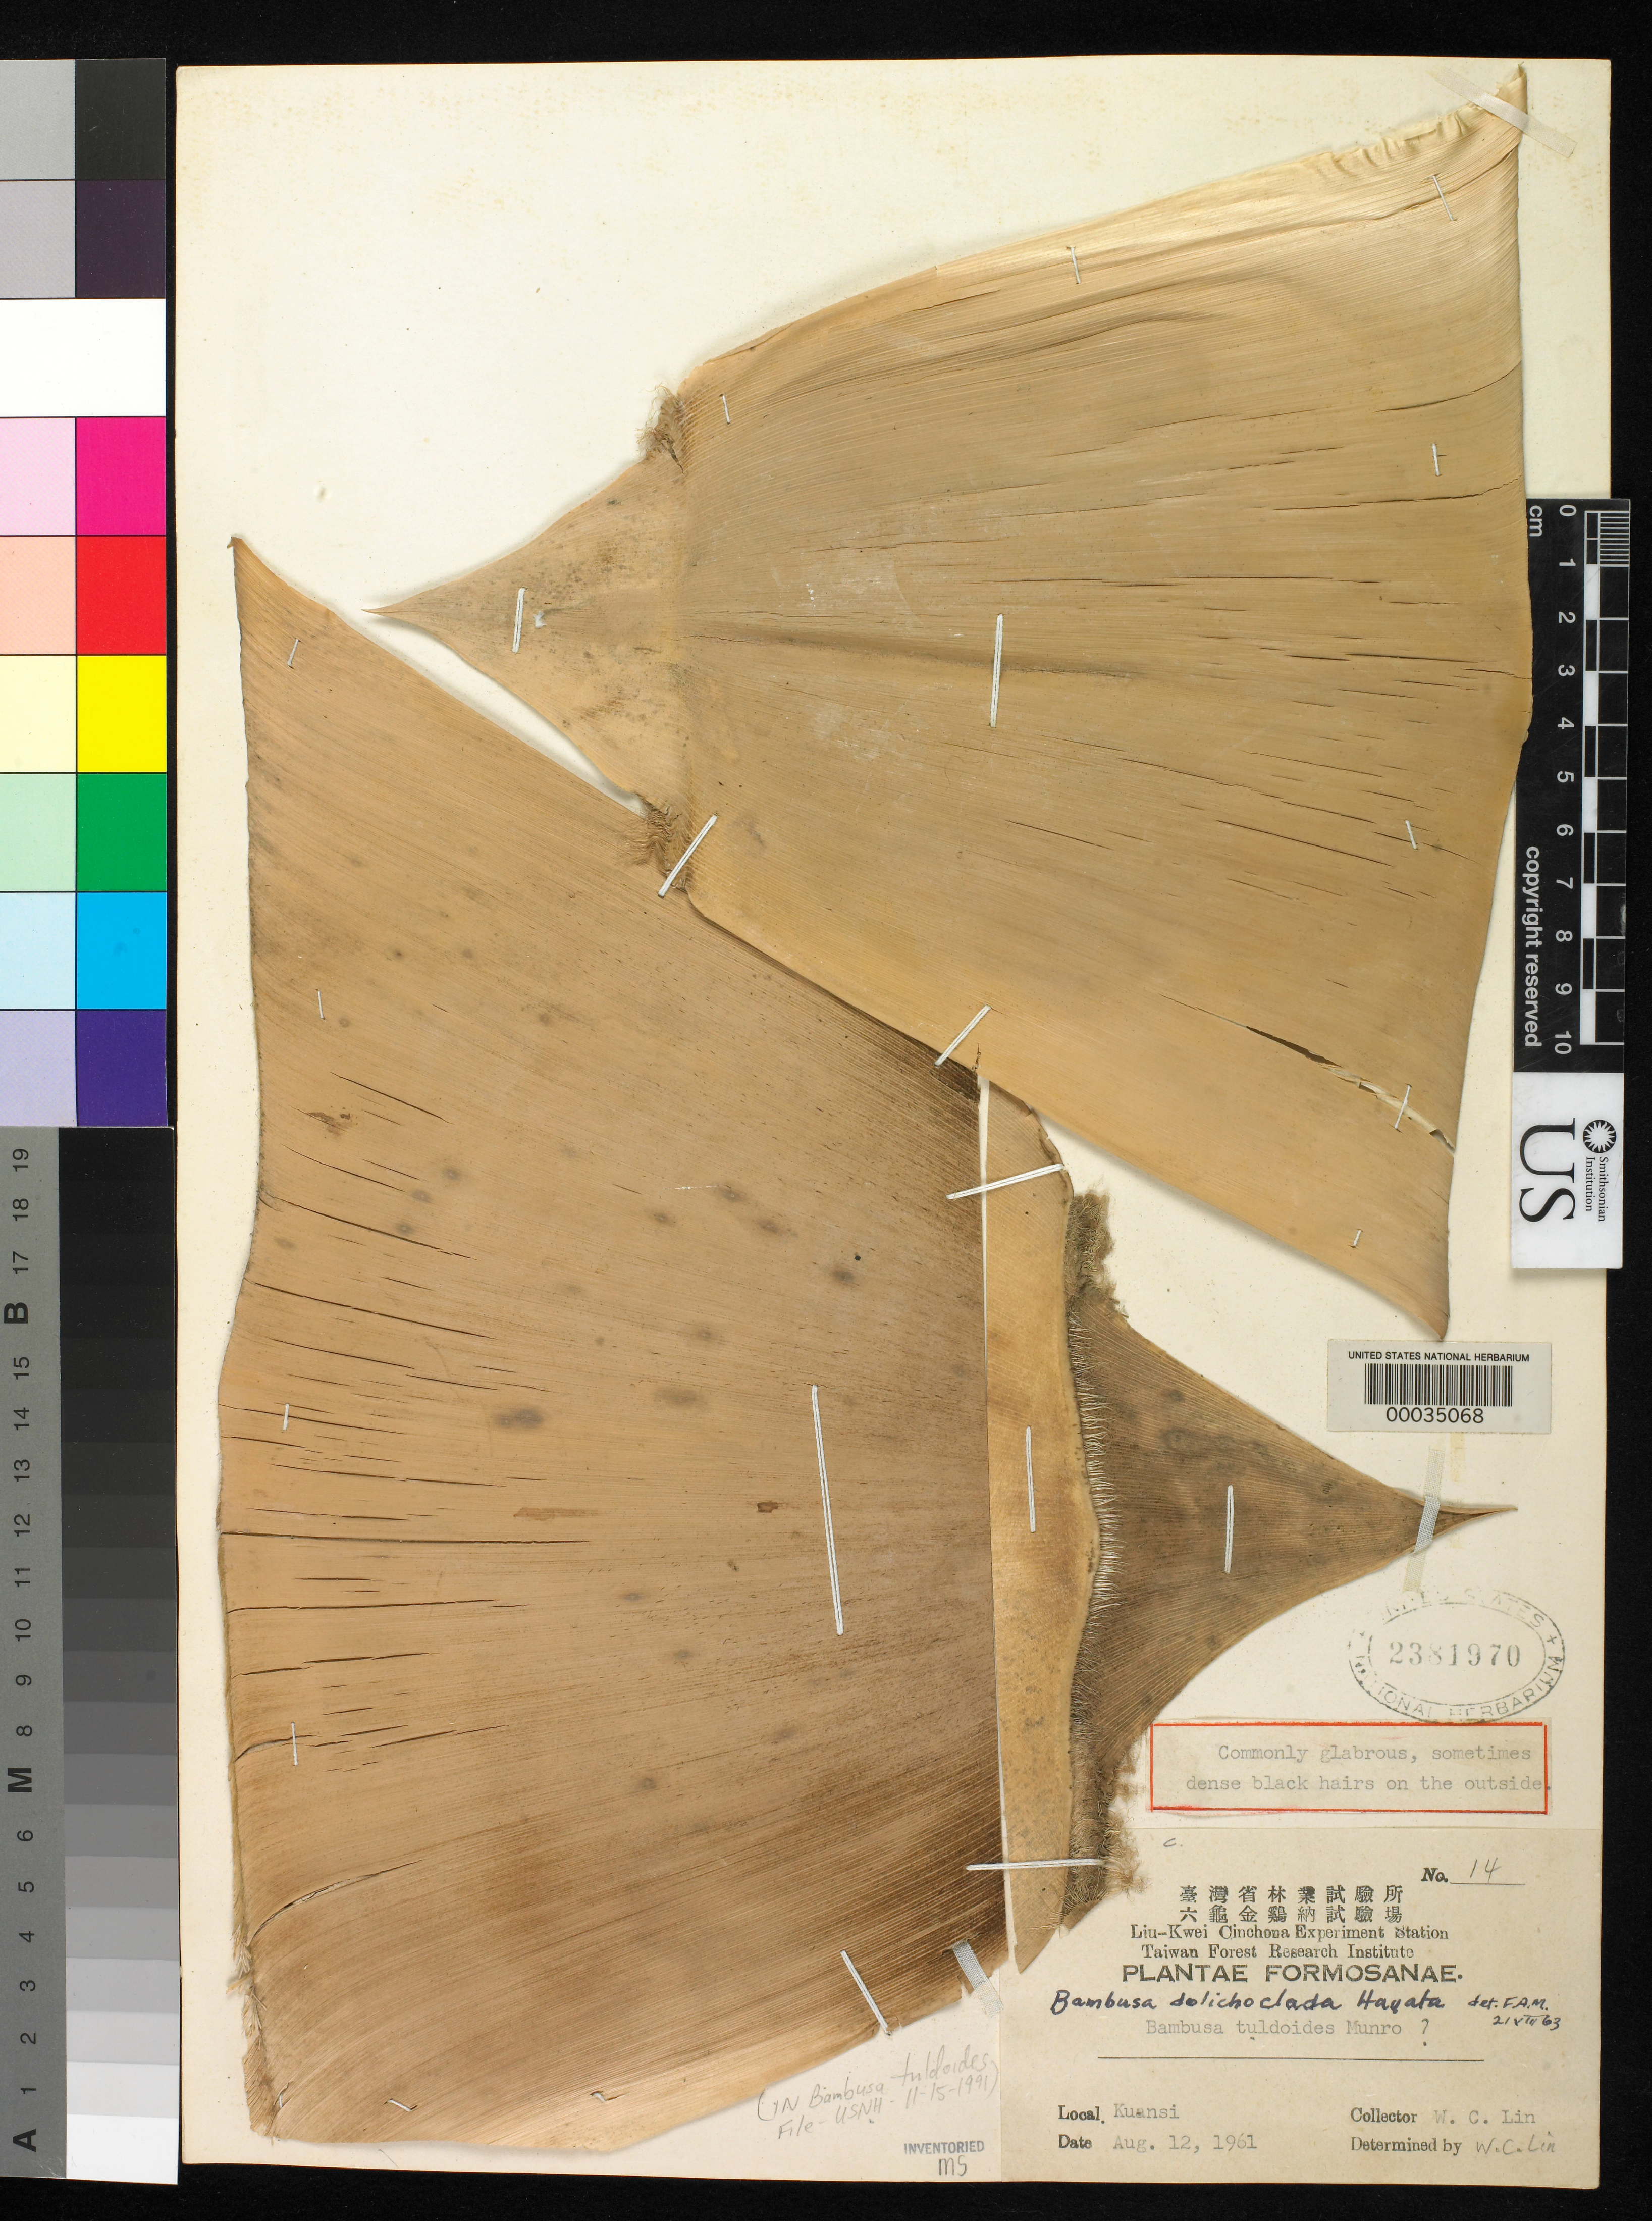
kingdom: Plantae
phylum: Tracheophyta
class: Liliopsida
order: Poales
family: Poaceae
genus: Bambusa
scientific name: Bambusa tuldoides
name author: Munro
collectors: W. Lin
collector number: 14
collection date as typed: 12 Aug 1961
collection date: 1961-08-12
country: Taiwan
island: Taiwan [Formosa]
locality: Kuansi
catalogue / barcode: US 2381970